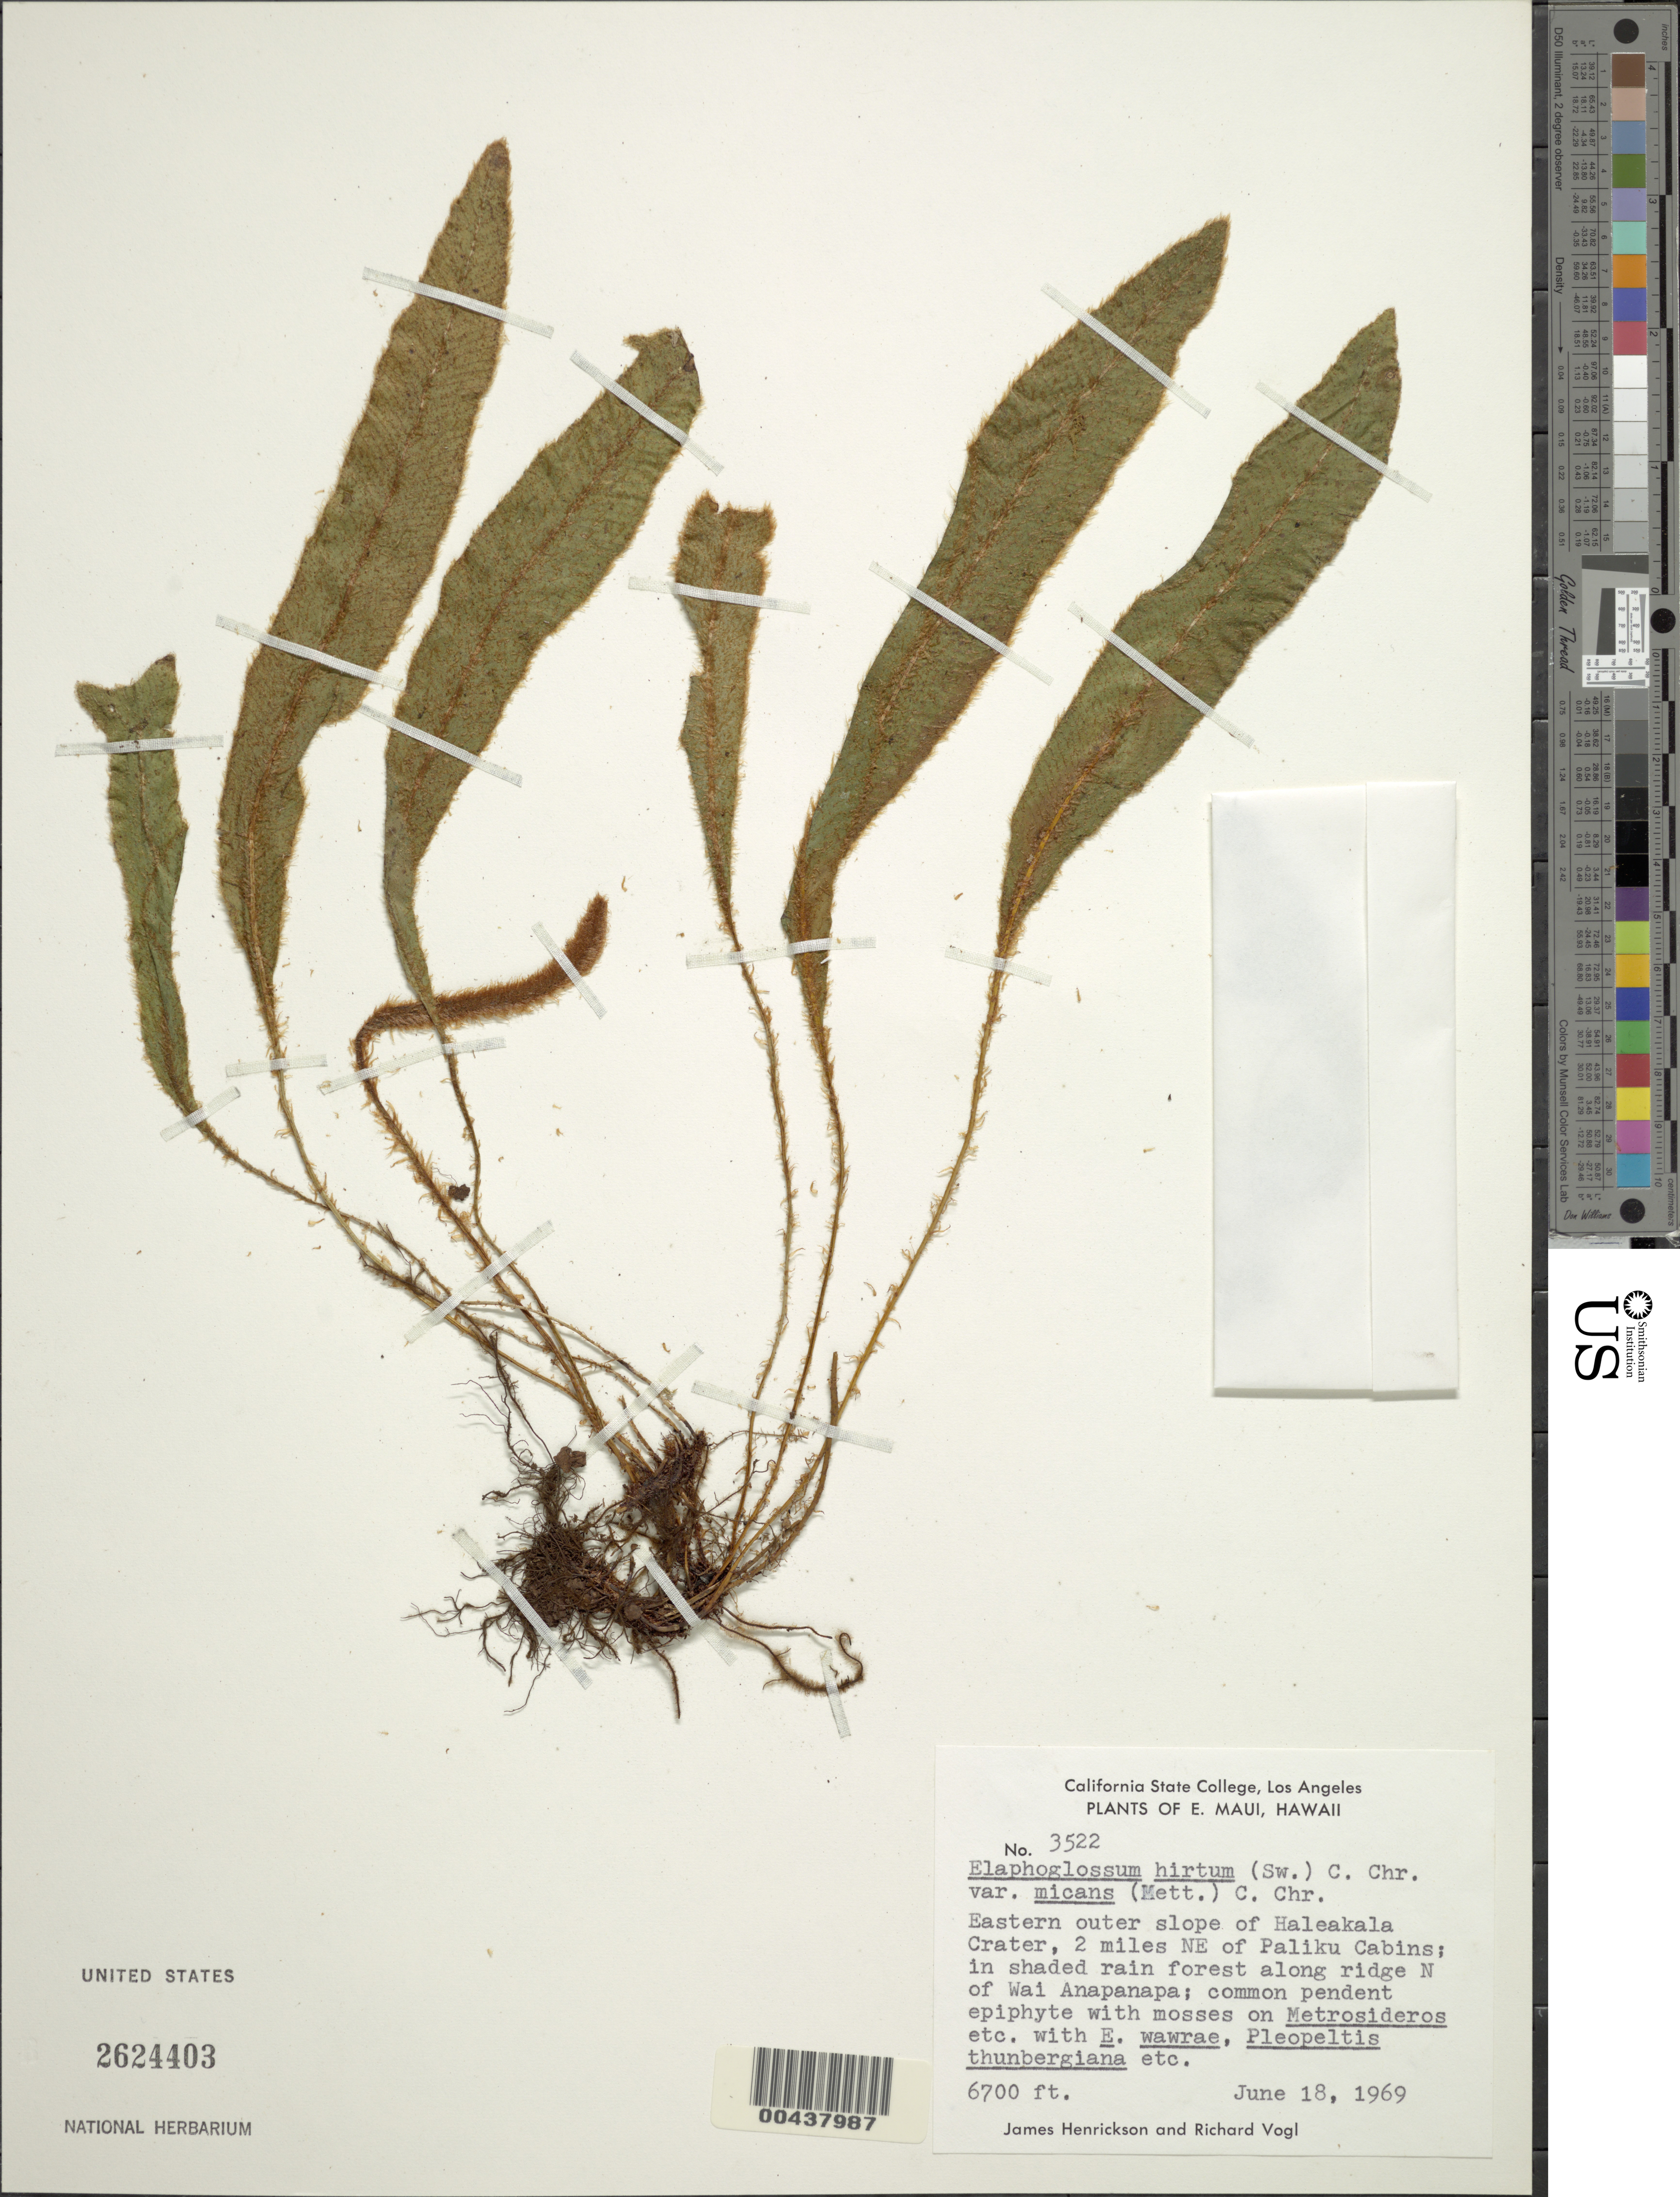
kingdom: Plantae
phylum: Tracheophyta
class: Polypodiopsida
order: Polypodiales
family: Dryopteridaceae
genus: Elaphoglossum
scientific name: Elaphoglossum hirtum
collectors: J. S. Henrickson & R. Vogl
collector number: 3522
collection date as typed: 18 Jun 1969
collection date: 1969-06-18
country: United States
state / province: Hawaii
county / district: Maui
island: Maui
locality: E outer slope of Haleakala Crater, 2 mi NE of Paliku Cabins; along ridge N of Wai Anapanapa, E Maui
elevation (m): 2042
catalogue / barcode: US 2624403